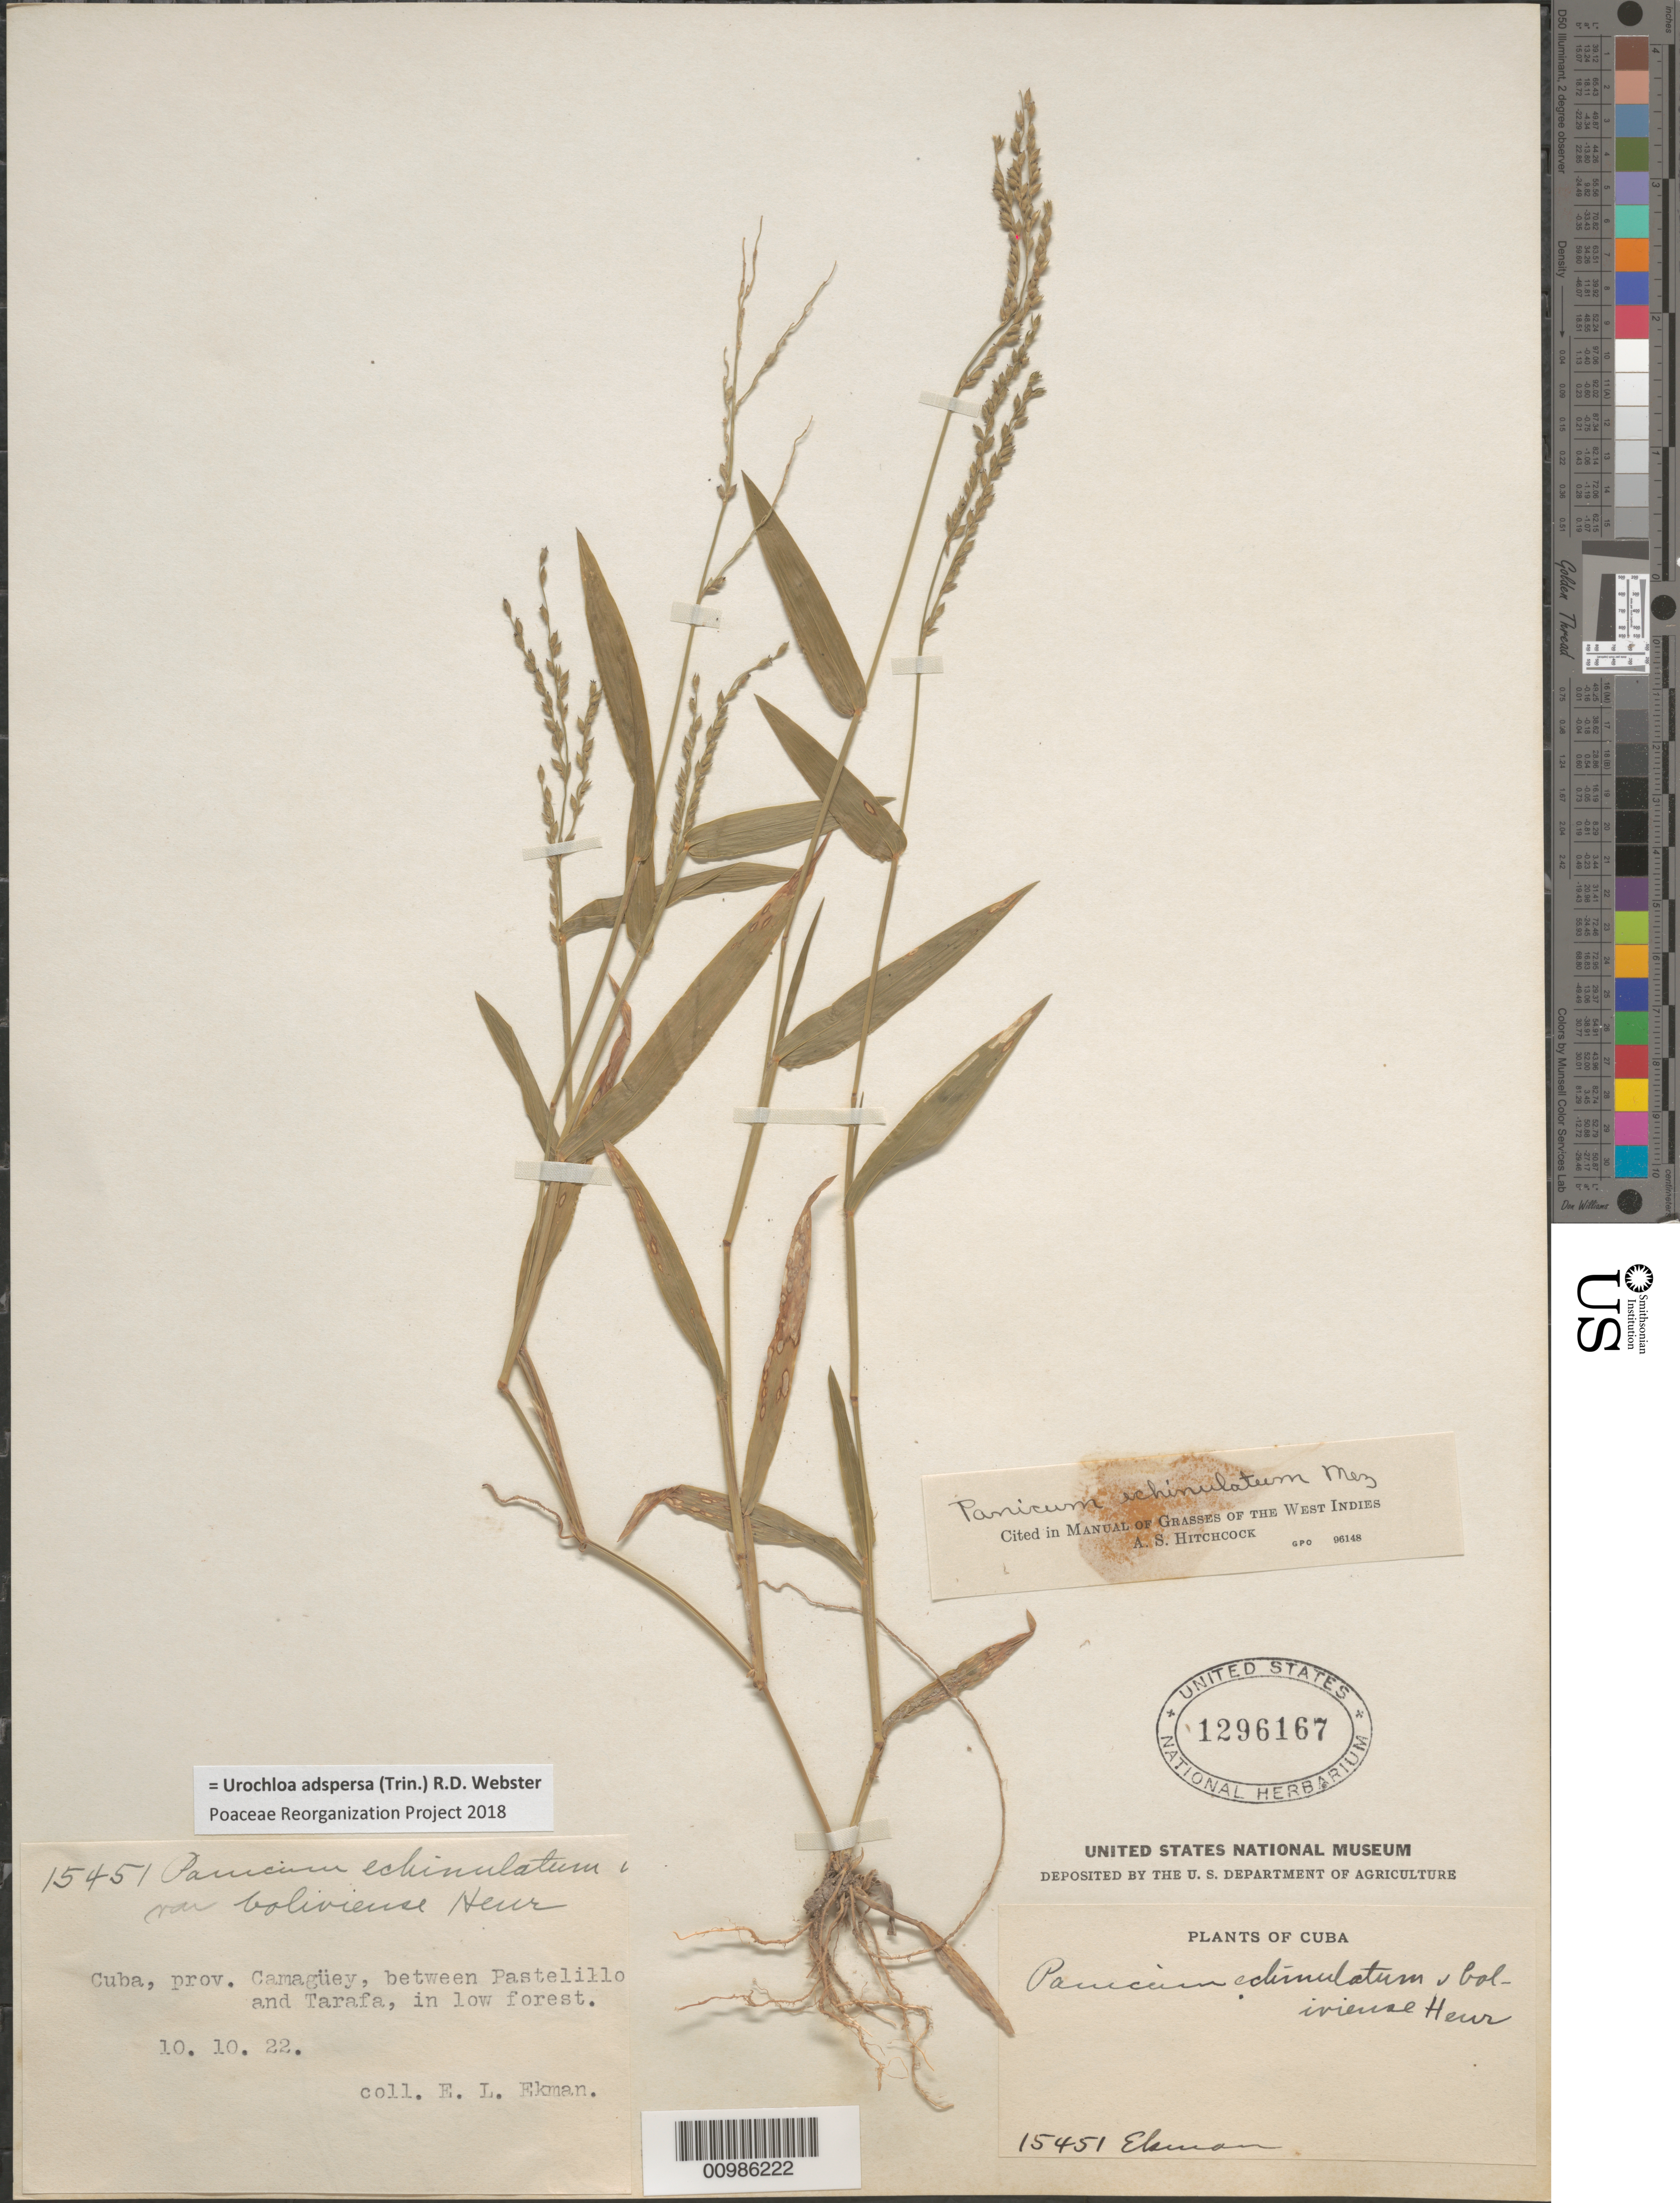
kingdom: Plantae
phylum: Tracheophyta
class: Liliopsida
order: Poales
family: Poaceae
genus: Brachiaria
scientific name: Brachiaria echinulata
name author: (Mez) Parodi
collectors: E. L. Ekman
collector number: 15451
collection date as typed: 10 Oct 1922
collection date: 1922-10-10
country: Cuba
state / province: Camagüey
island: Cuba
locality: between Pastelillo and Tarafa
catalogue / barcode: US 1296167